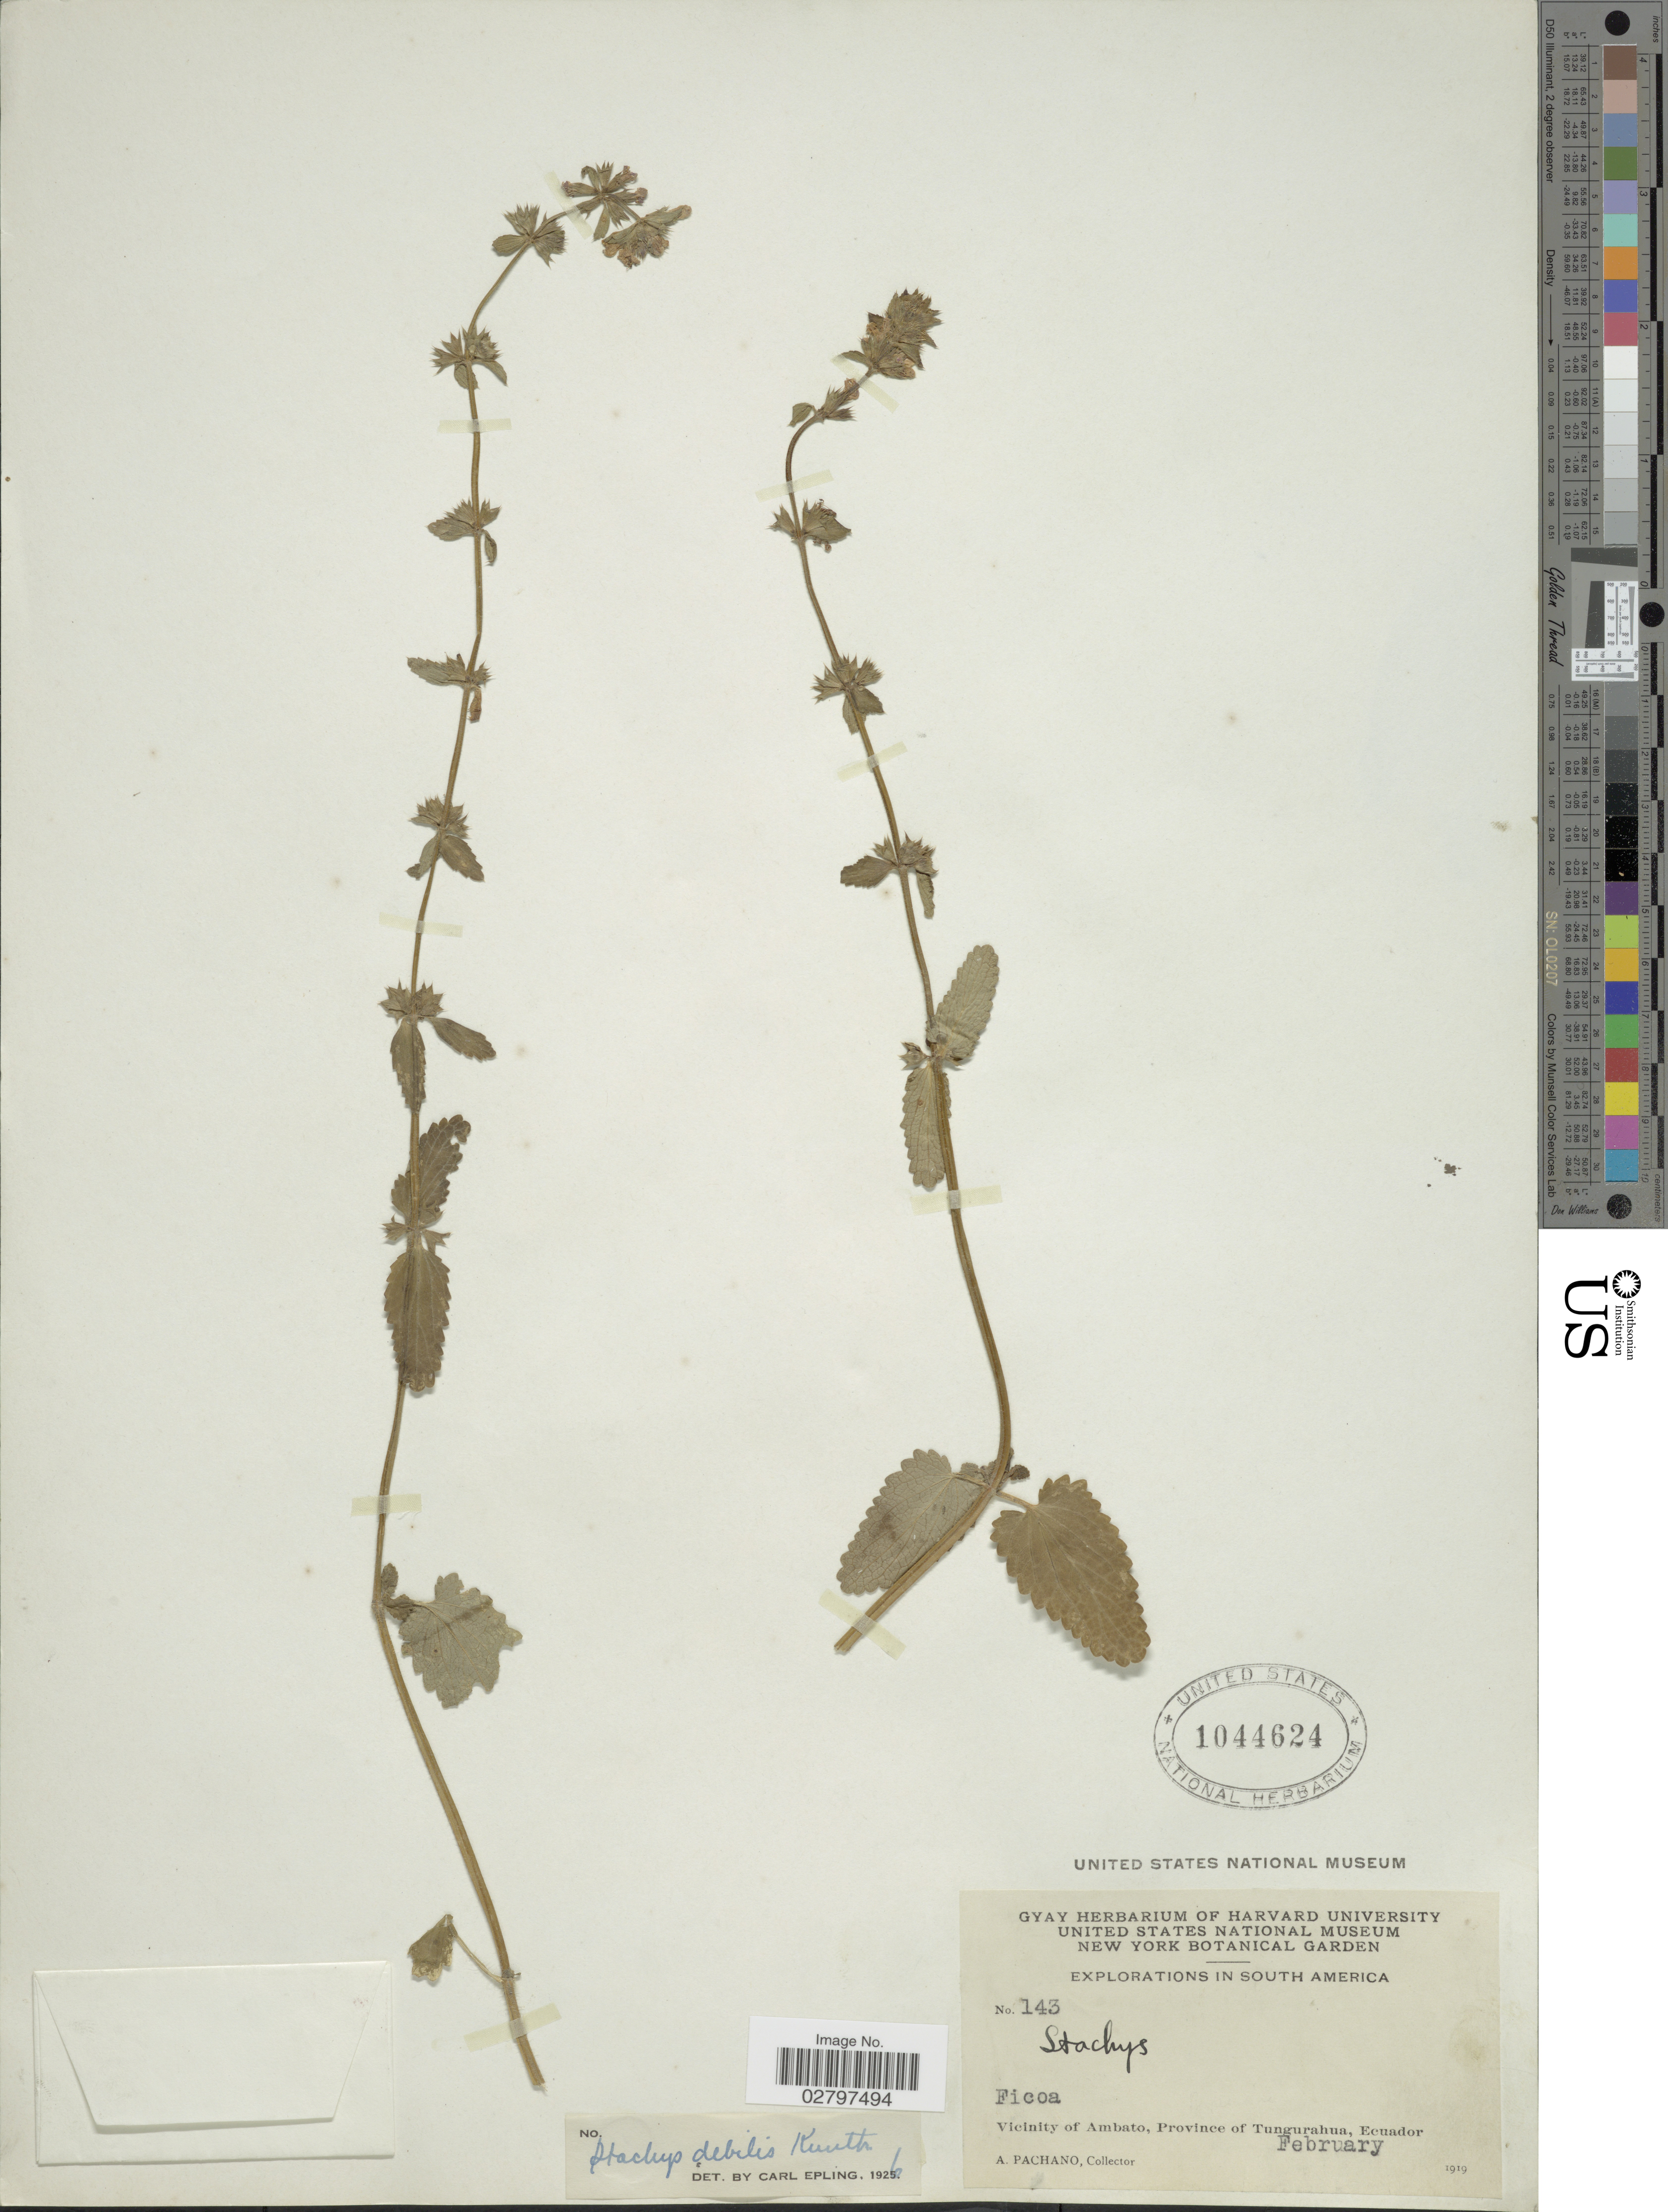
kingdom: Plantae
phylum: Tracheophyta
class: Magnoliopsida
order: Lamiales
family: Lamiaceae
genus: Stachys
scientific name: Stachys debilis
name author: Kunth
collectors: A. Pachano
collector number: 143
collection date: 1919-02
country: Ecuador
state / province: Tungurahua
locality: Ficoa, Vicinity of Ambato.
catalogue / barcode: US 1044624